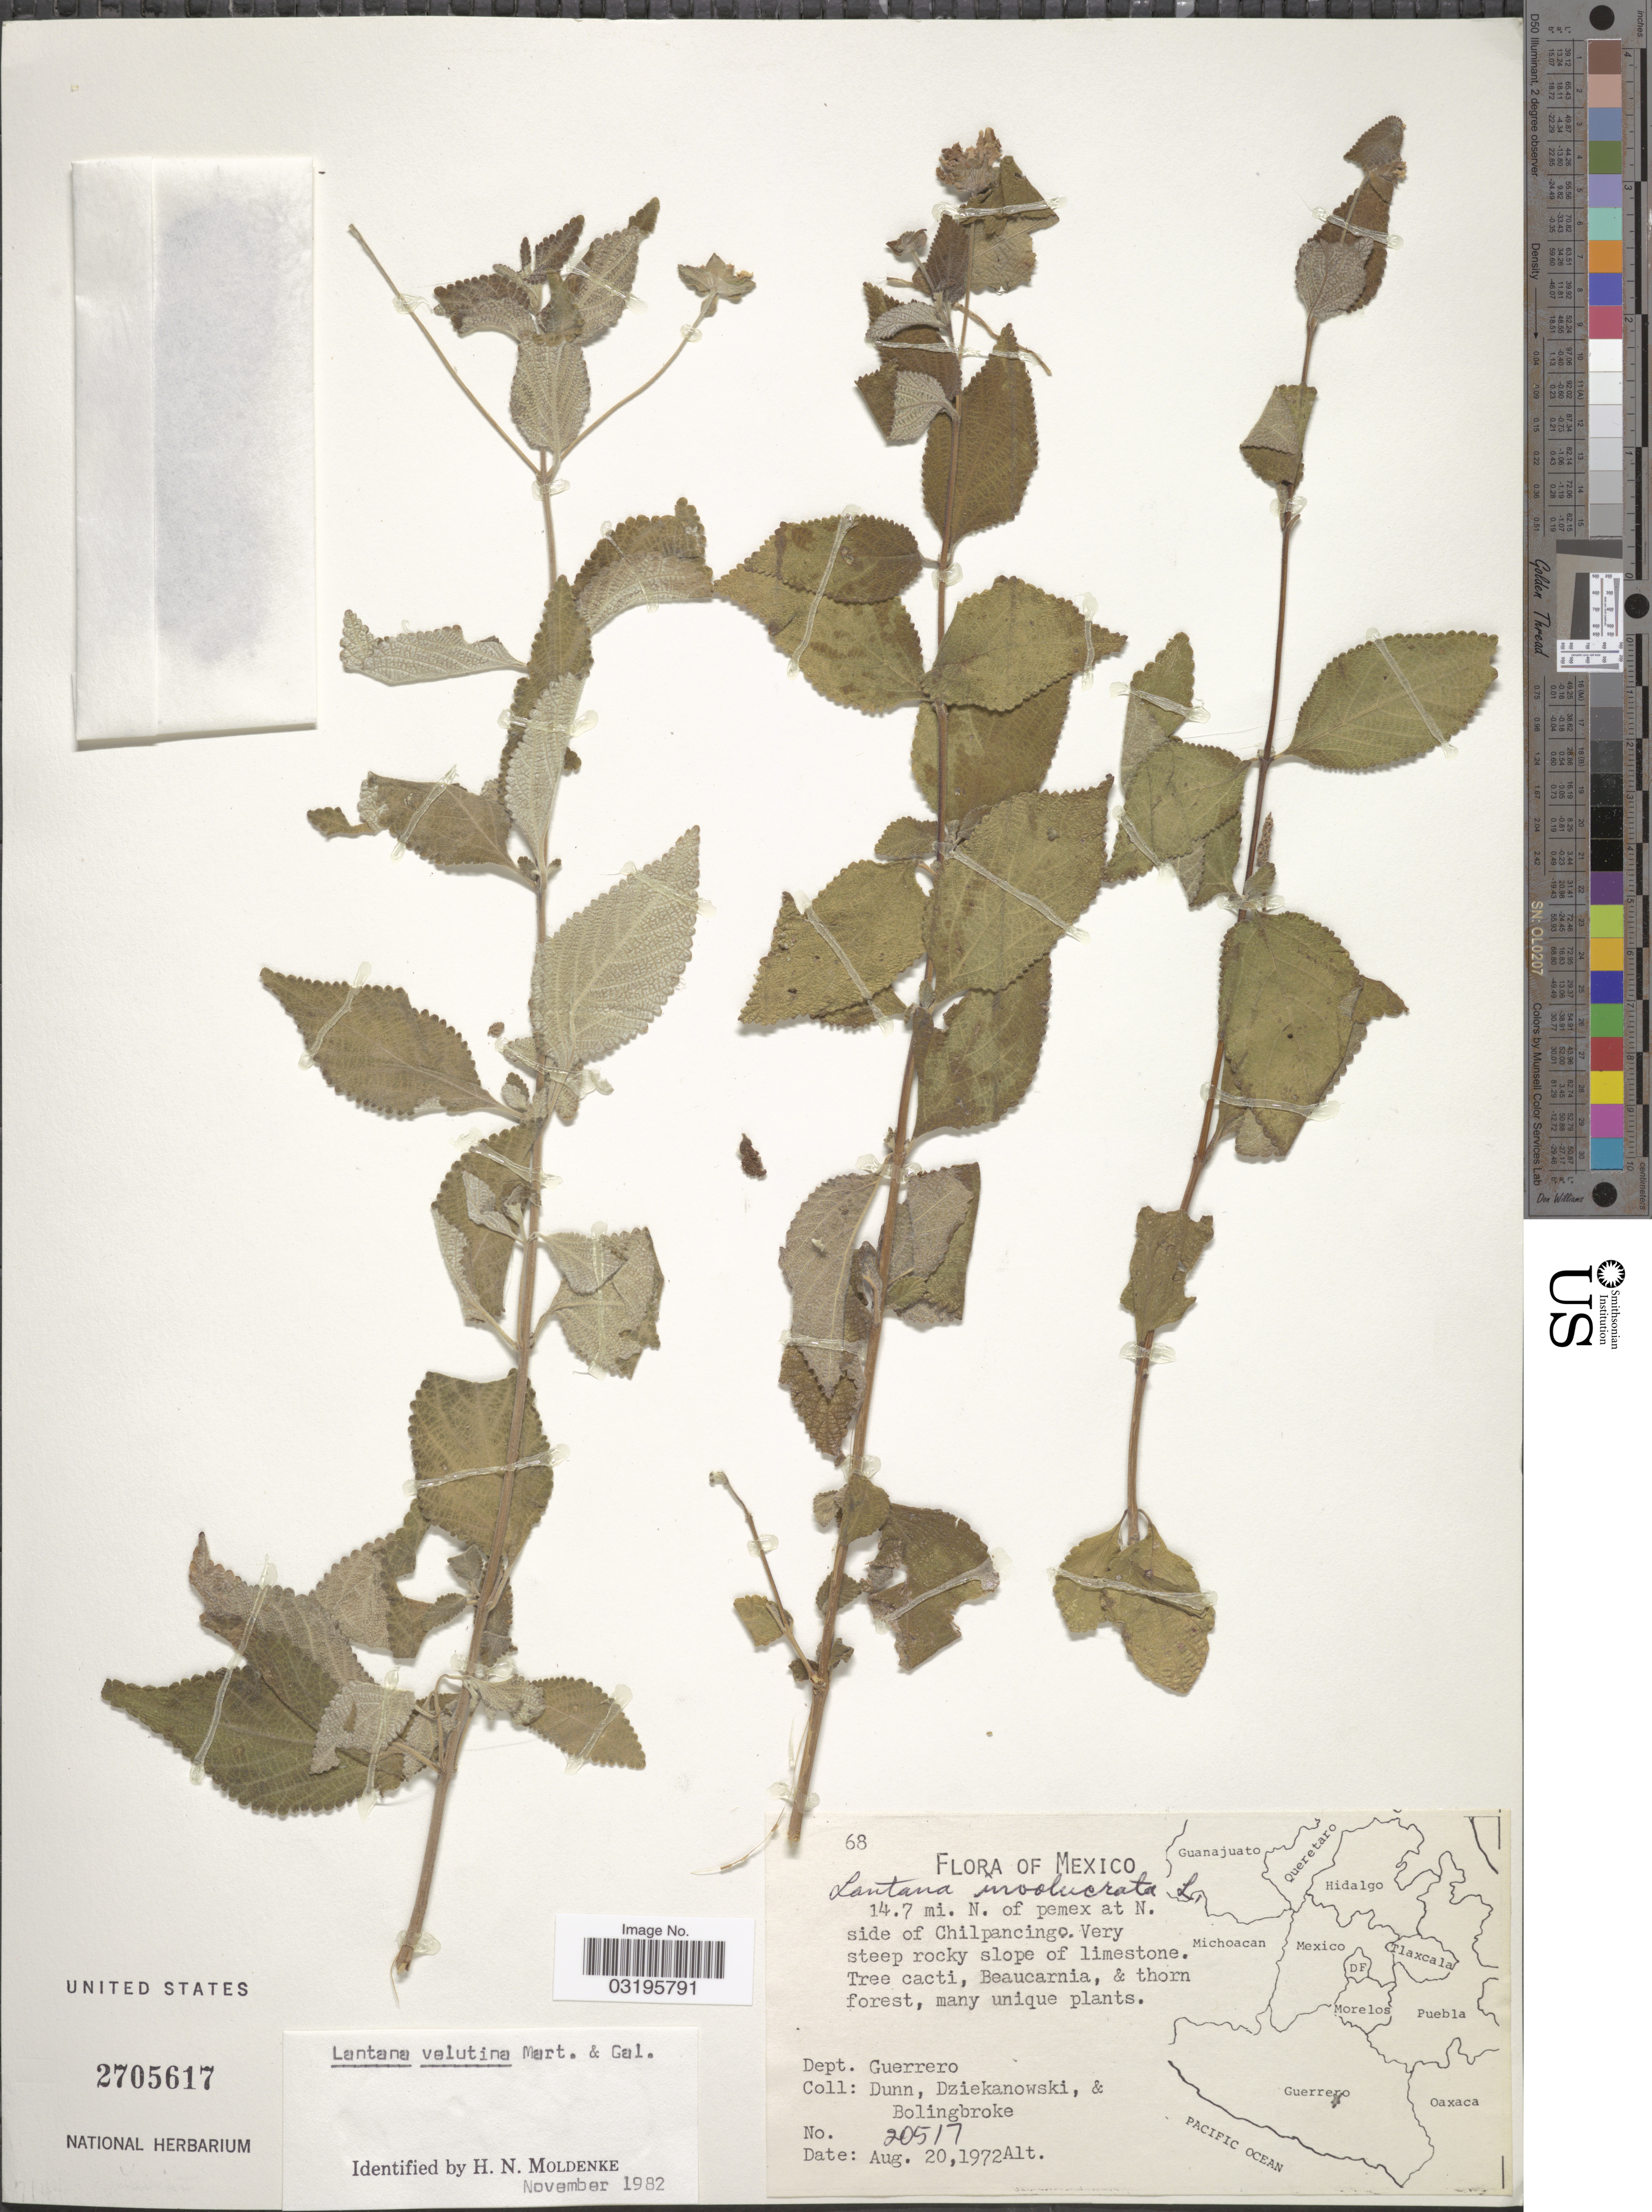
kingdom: Plantae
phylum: Tracheophyta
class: Magnoliopsida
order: Lamiales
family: Verbenaceae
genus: Lantana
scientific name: Lantana velutina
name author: M. Martens & Galeotti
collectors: Dunn, --, -. Dziekanowski & -. Bolingbroke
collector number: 20517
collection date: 1972-08-20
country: Mexico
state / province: Guerrero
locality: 14.7 mi. N. of pemex at N. side of Chilpancingo. Dept. Guerrero.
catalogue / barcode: US 2705617